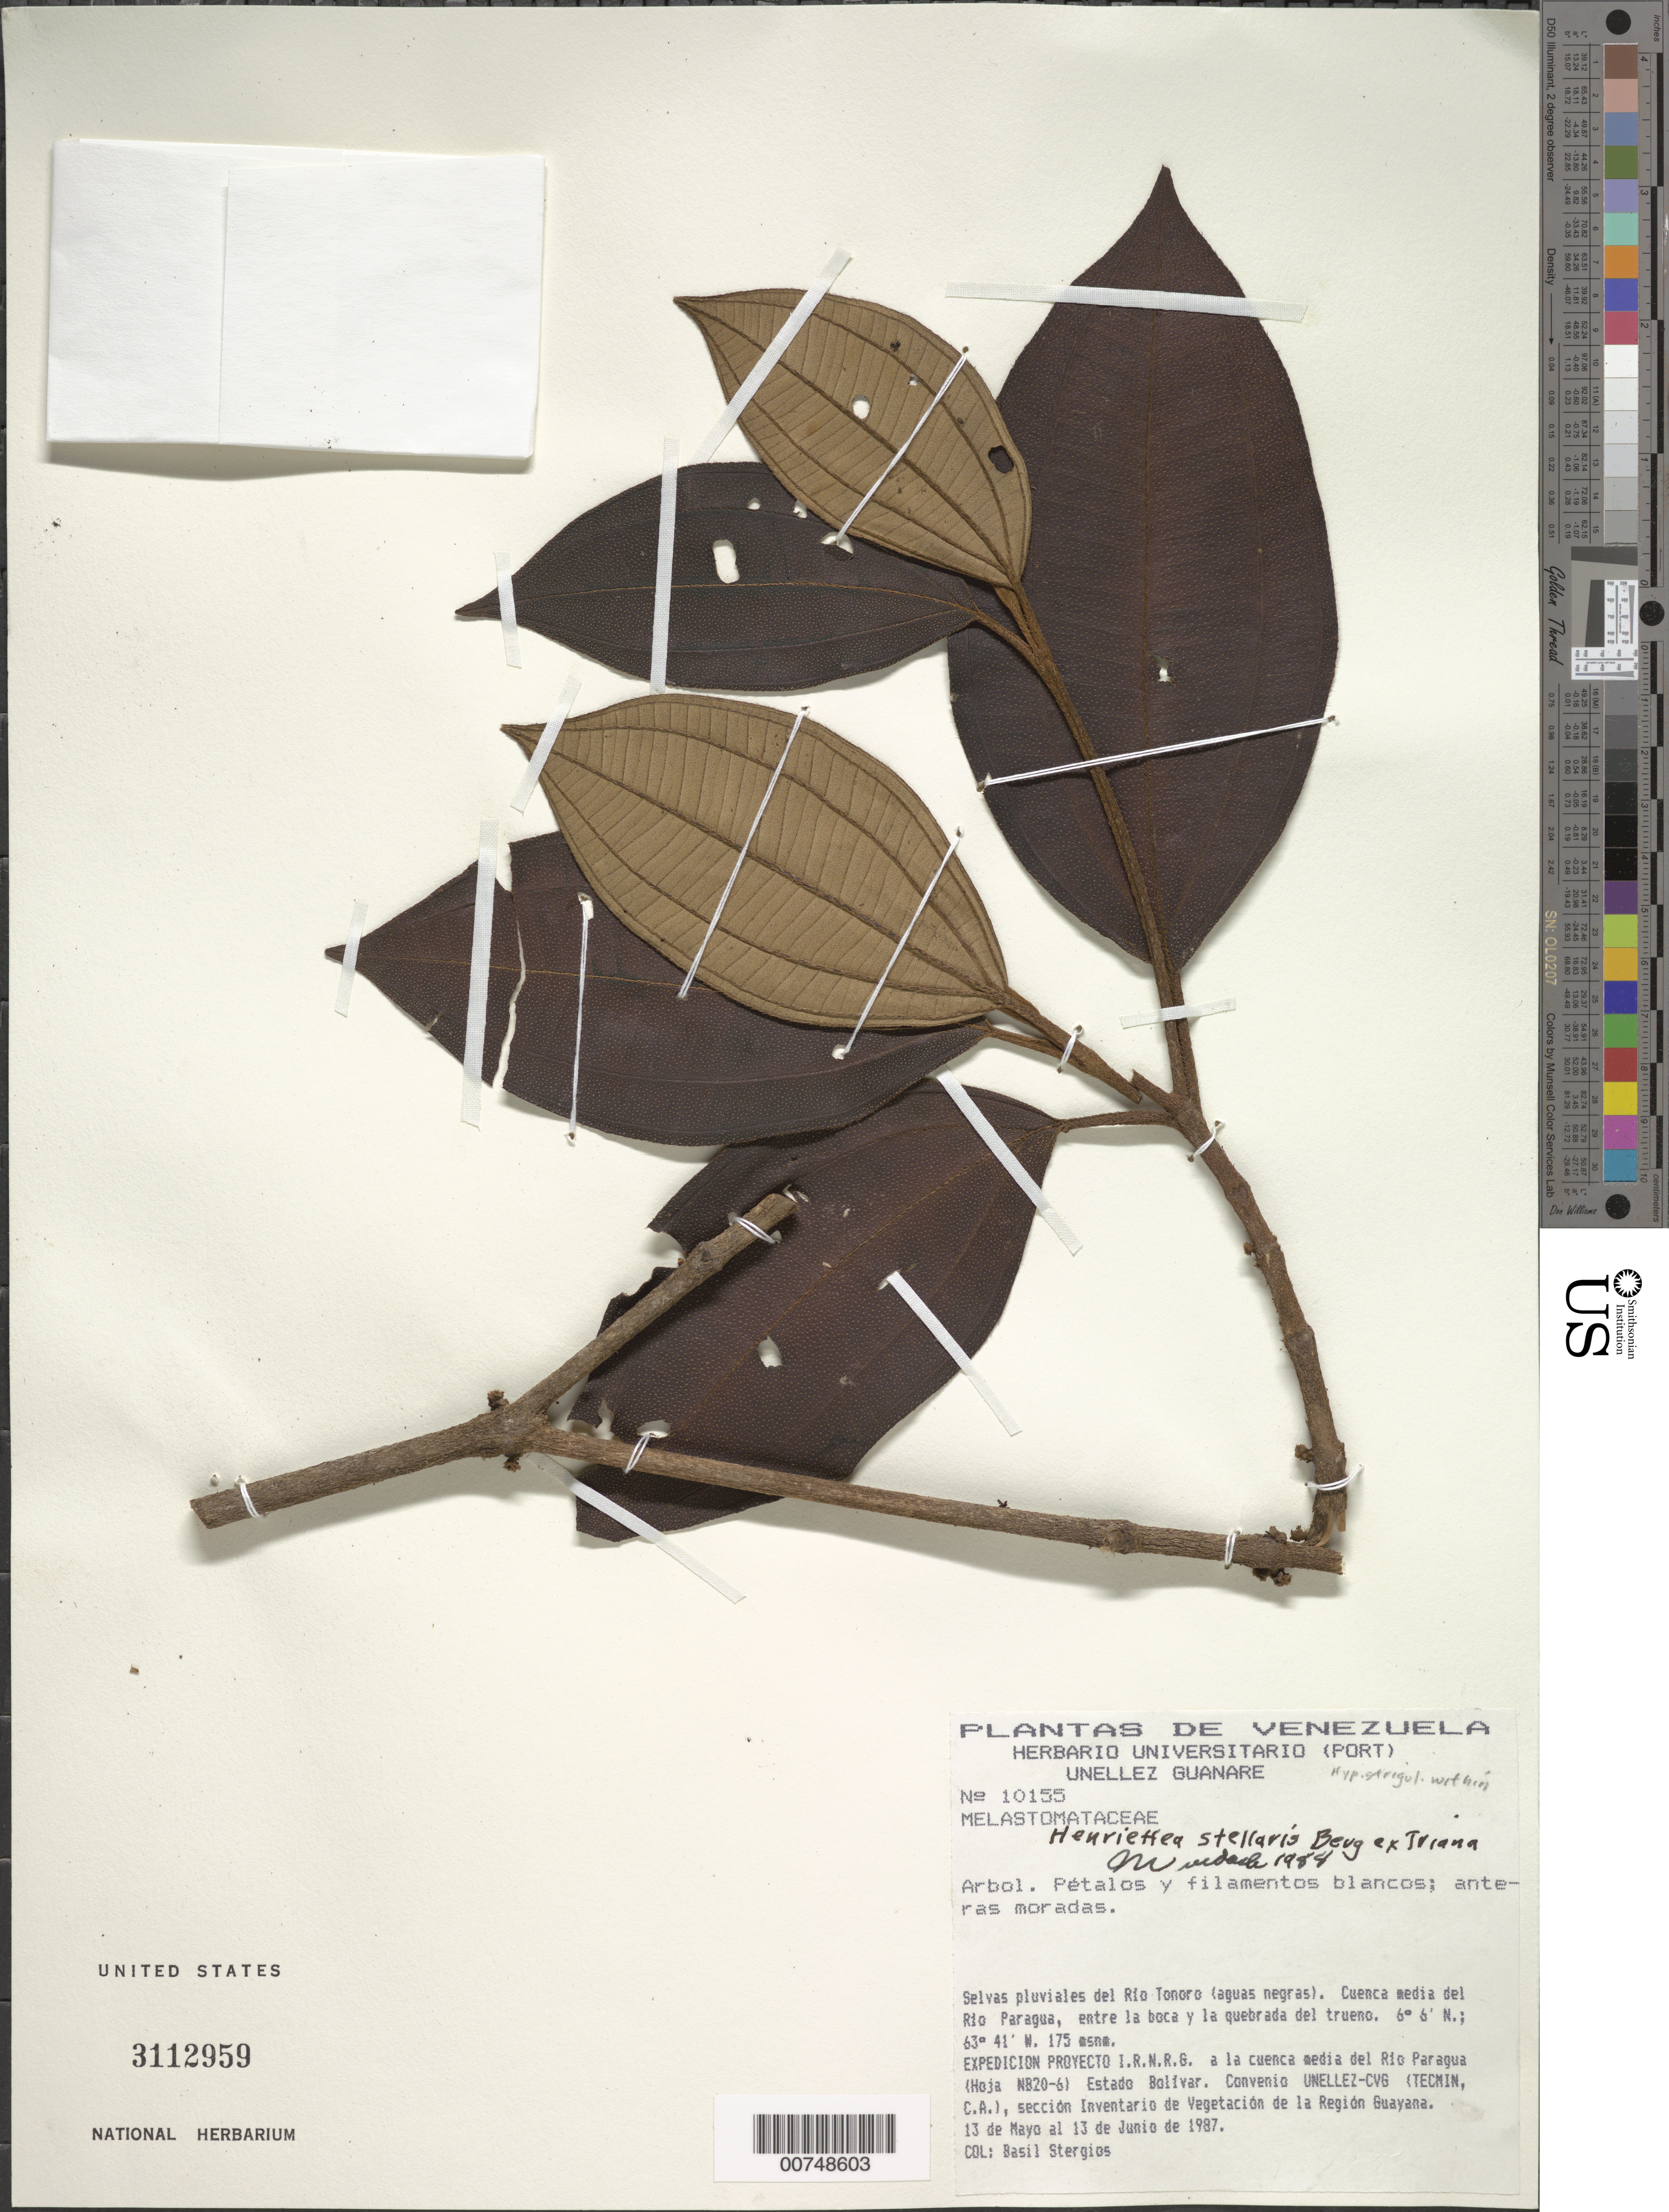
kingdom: Plantae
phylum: Tracheophyta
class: Magnoliopsida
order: Myrtales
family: Melastomataceae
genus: Henriettea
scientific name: Henriettea stellaris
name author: O. Berg ex Triana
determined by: Wurdack, John J., (US), US (UNITED STATES)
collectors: B. G. Stergios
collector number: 10155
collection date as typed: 13-May-87 to 13-Jun-87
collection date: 1987-05-13/1987-06-13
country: Venezuela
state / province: Bolívar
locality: Río Tonoro, cuenca media del Río Paragua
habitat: Selvas pluviales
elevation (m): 175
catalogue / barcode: US 3112959